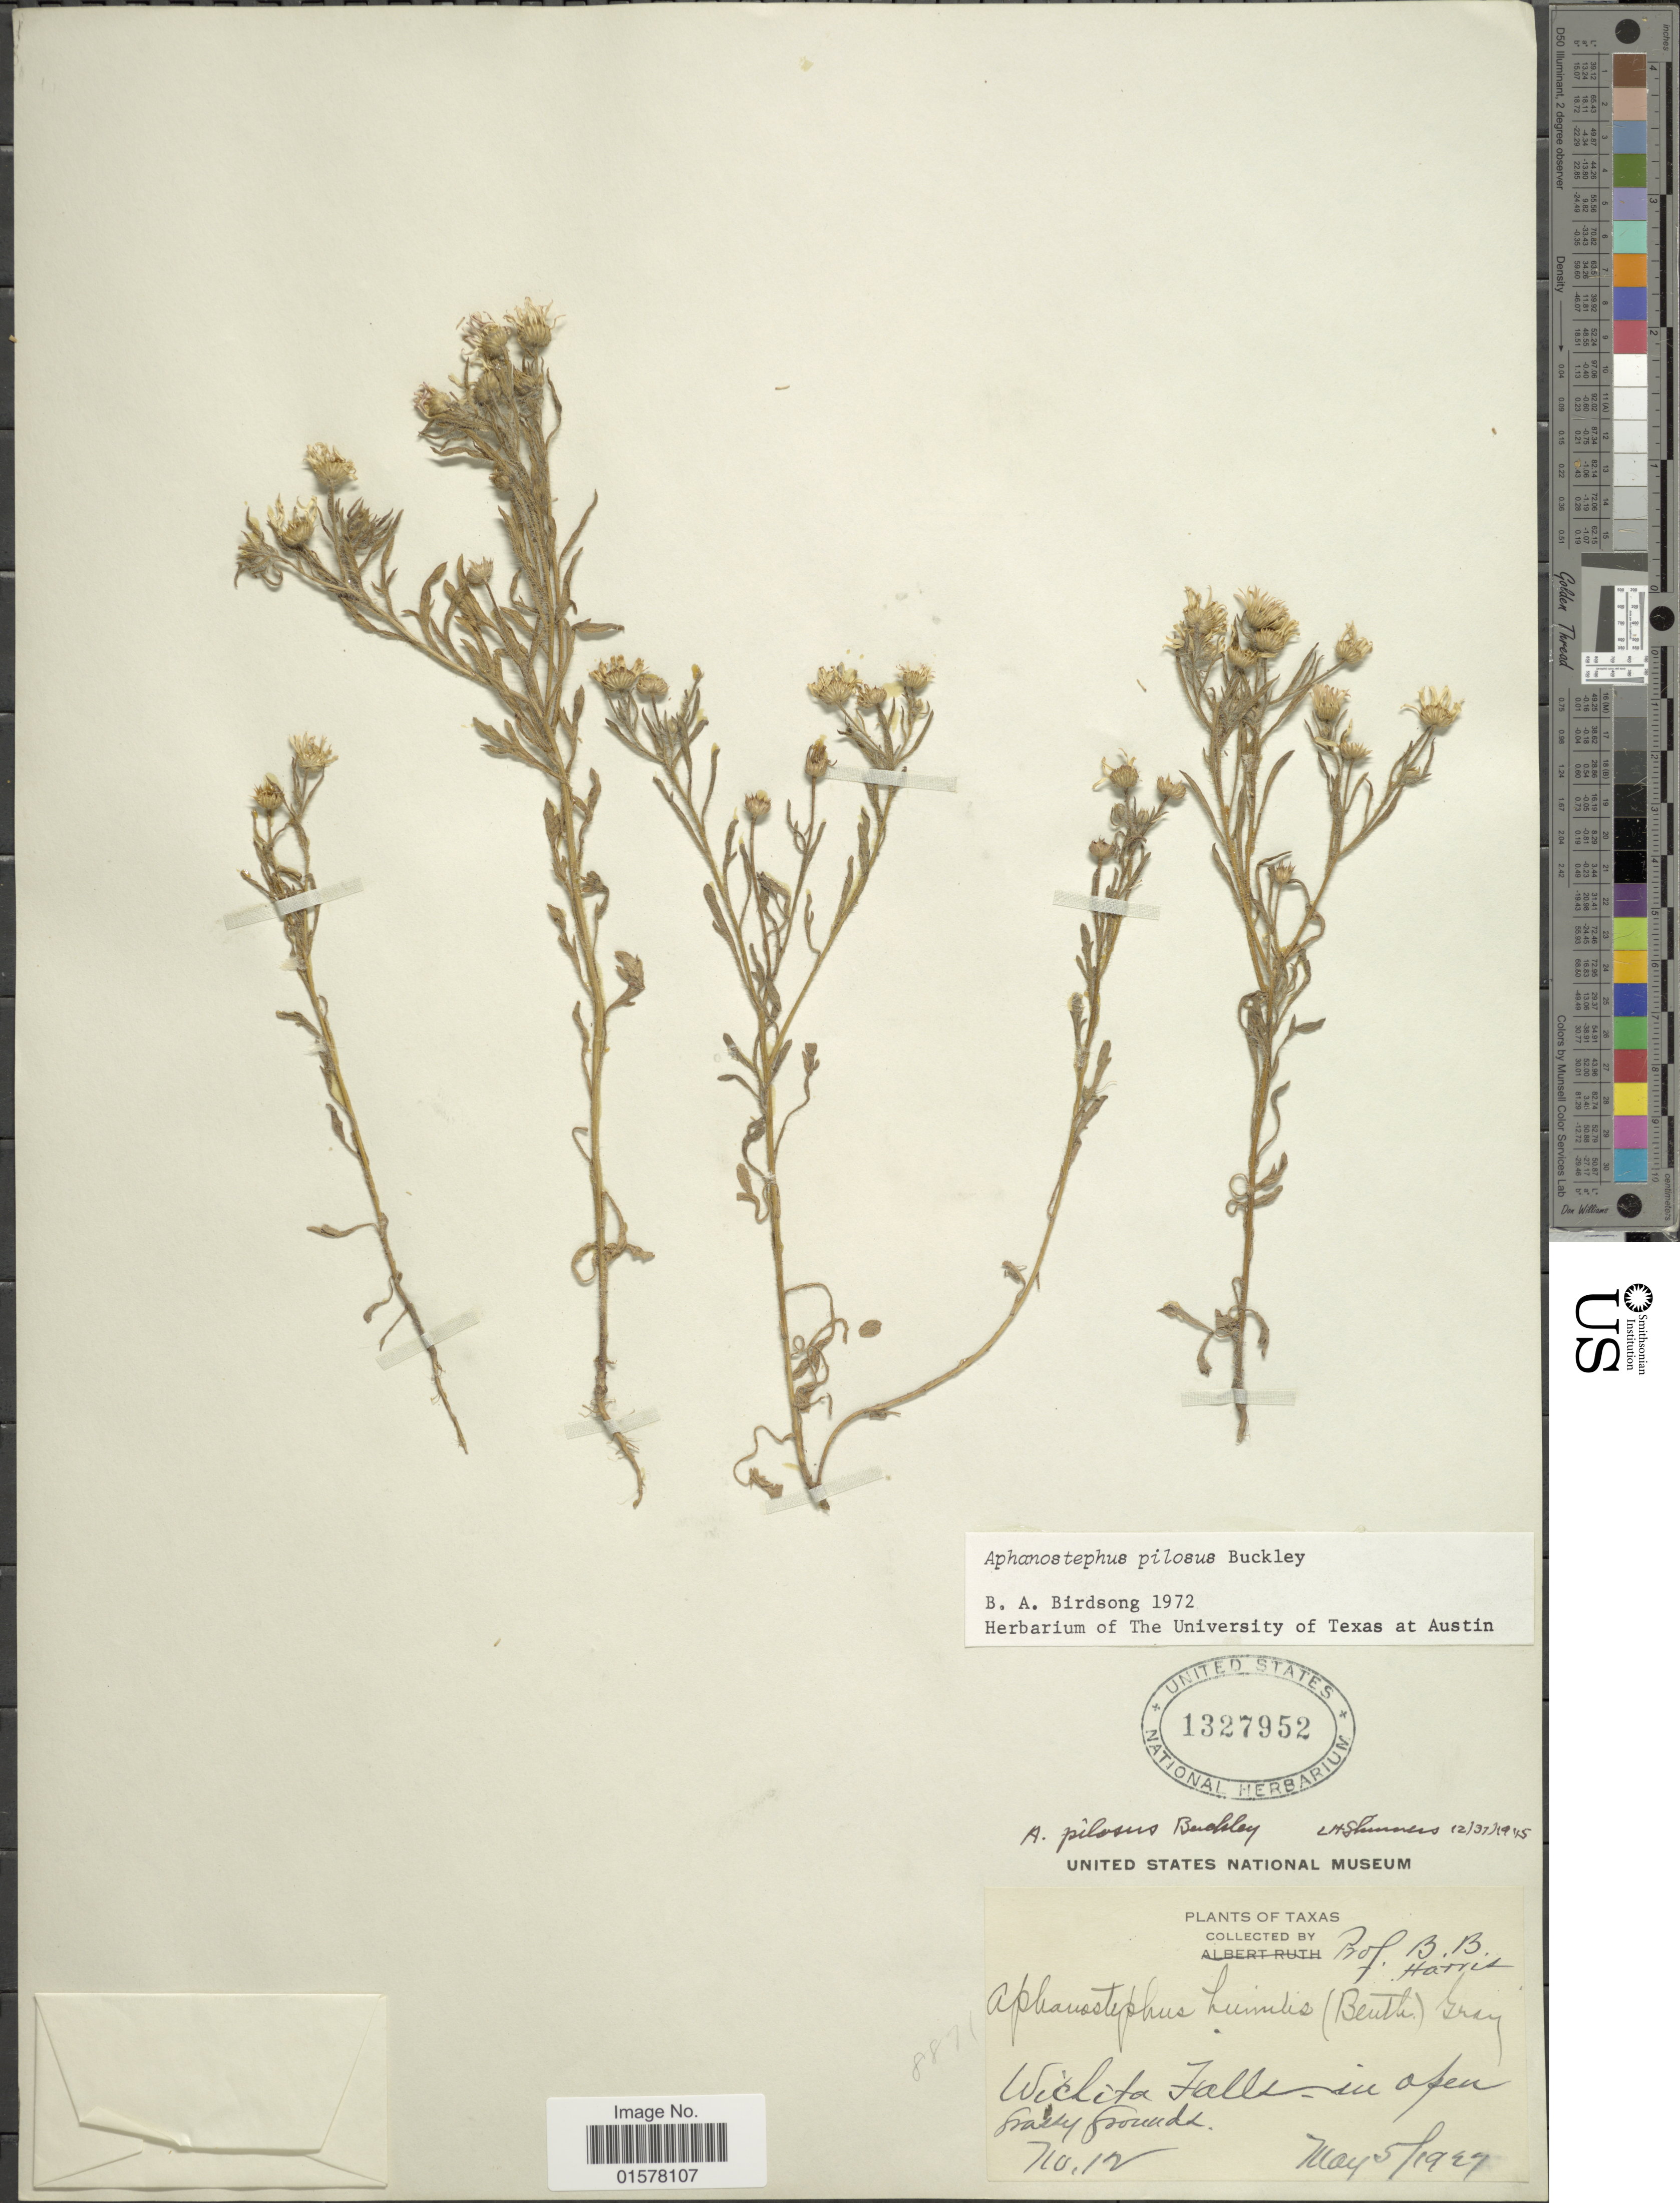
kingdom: Plantae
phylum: Tracheophyta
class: Magnoliopsida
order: Asterales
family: Asteraceae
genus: Aphanostephus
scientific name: Aphanostephus pilosus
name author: Buckley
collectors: B. B. Harris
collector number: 710,12*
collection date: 1939-05-05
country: United States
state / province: Texas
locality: Texas. Wickita Halls ui open grasly grounds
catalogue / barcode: US 1327952